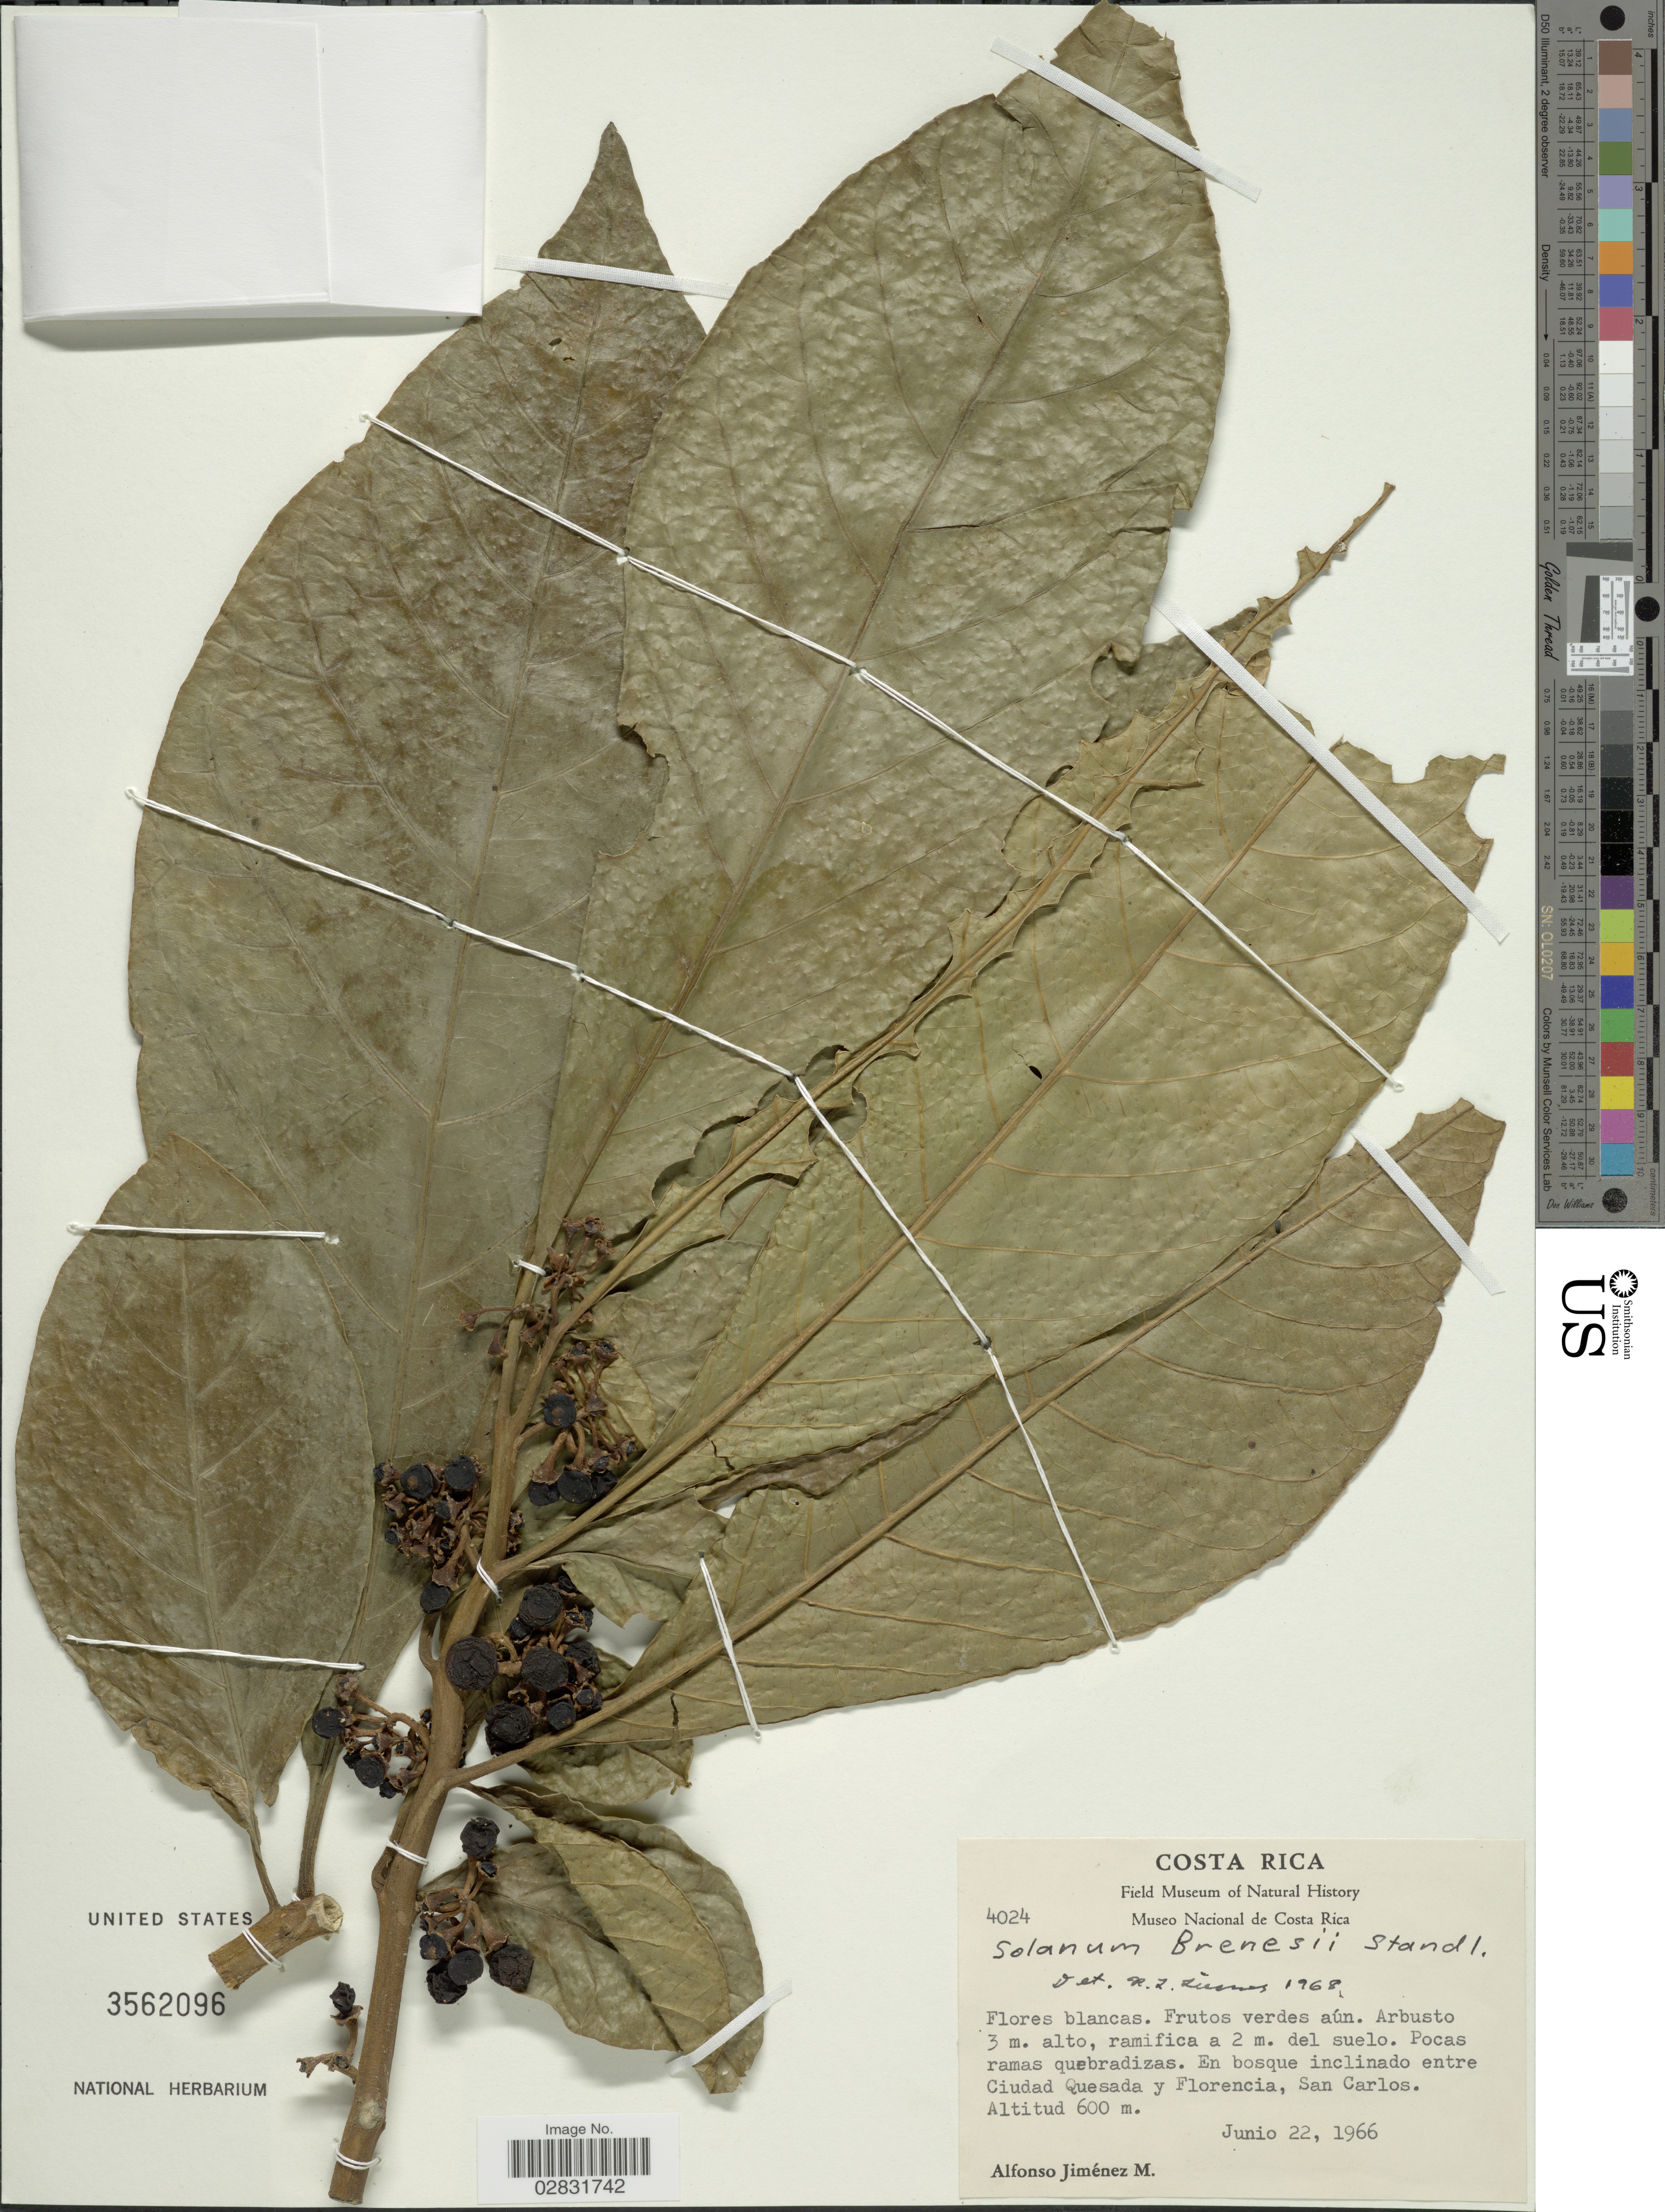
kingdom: Plantae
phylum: Tracheophyta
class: Magnoliopsida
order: Solanales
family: Solanaceae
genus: Solanum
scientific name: Solanum brenesii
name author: C.V. Morton & Standl.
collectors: A. Jimenez M.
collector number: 4024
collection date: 1966-06-22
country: Costa Rica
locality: En bosque inclinado entre Ciudad Quesada y Florencia, San Carlos.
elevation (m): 600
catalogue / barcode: US 3562096